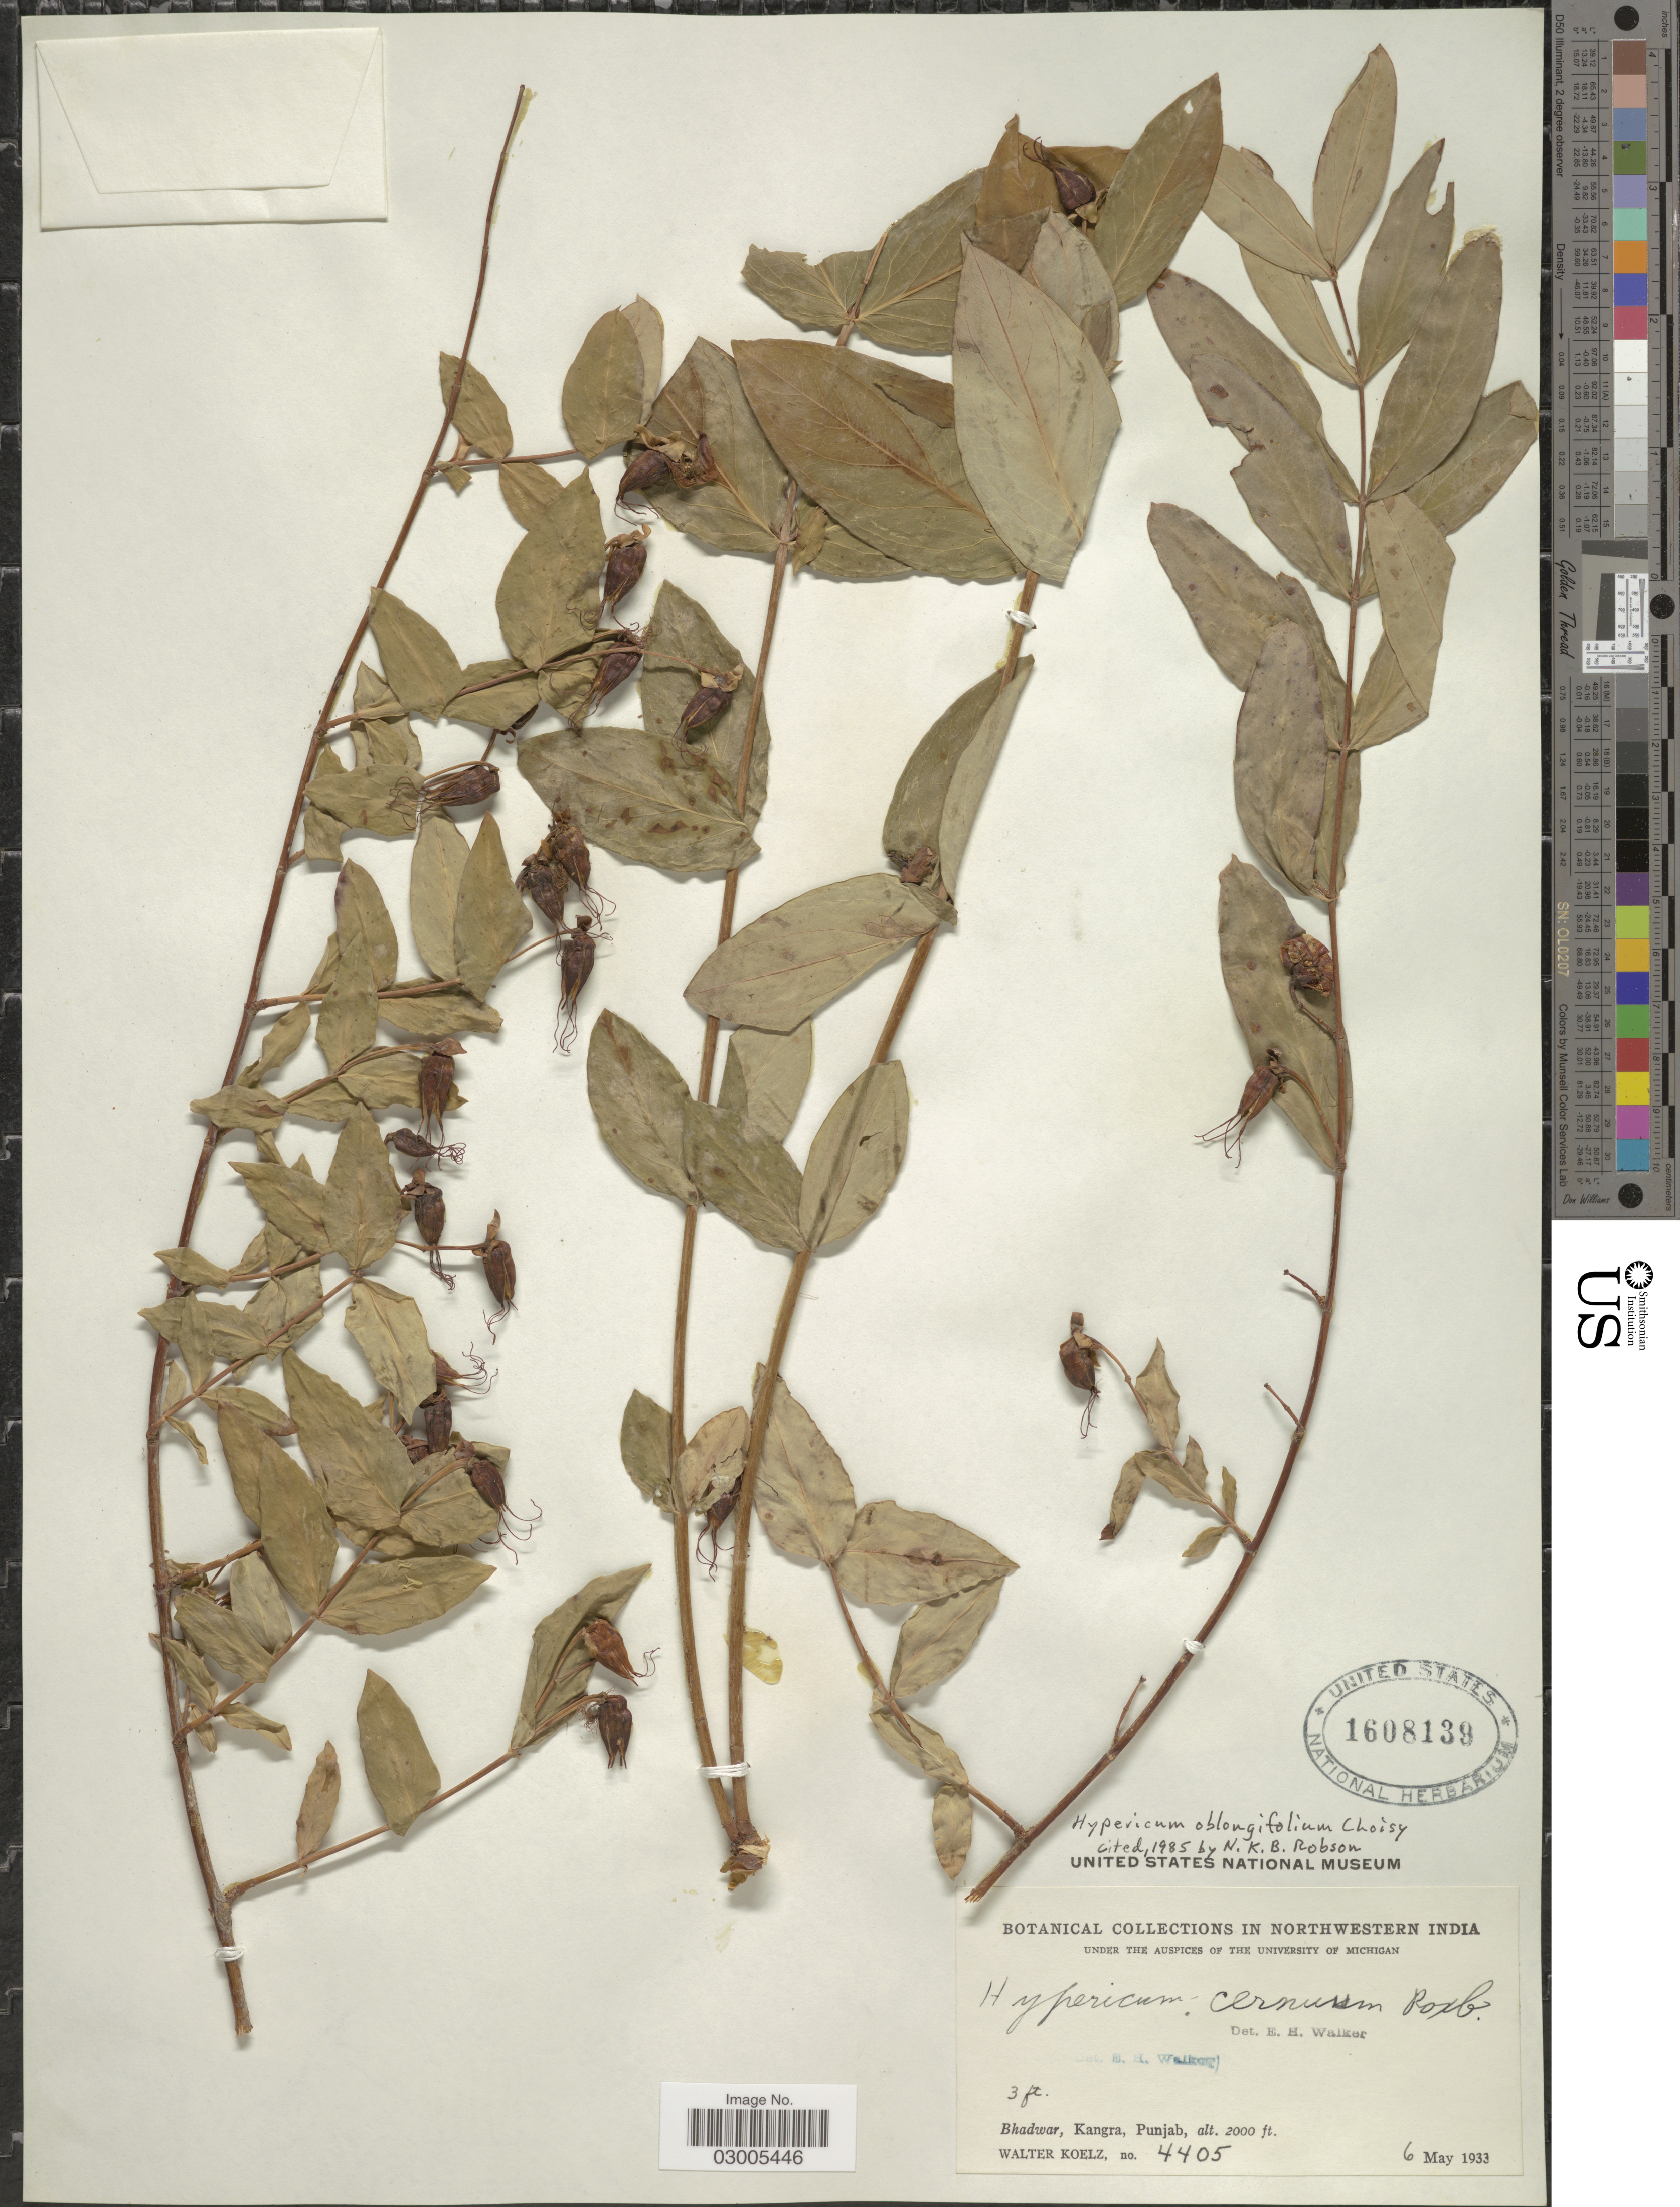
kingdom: Plantae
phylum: Tracheophyta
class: Magnoliopsida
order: Malpighiales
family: Hypericaceae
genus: Hypericum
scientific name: Hypericum oblongifolium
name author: Choisy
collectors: W. N. Koelz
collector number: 4405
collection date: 1933-05-06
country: India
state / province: Punjab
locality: In Northwestern India. Bhadwar, Kangra.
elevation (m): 610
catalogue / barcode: US 1608139